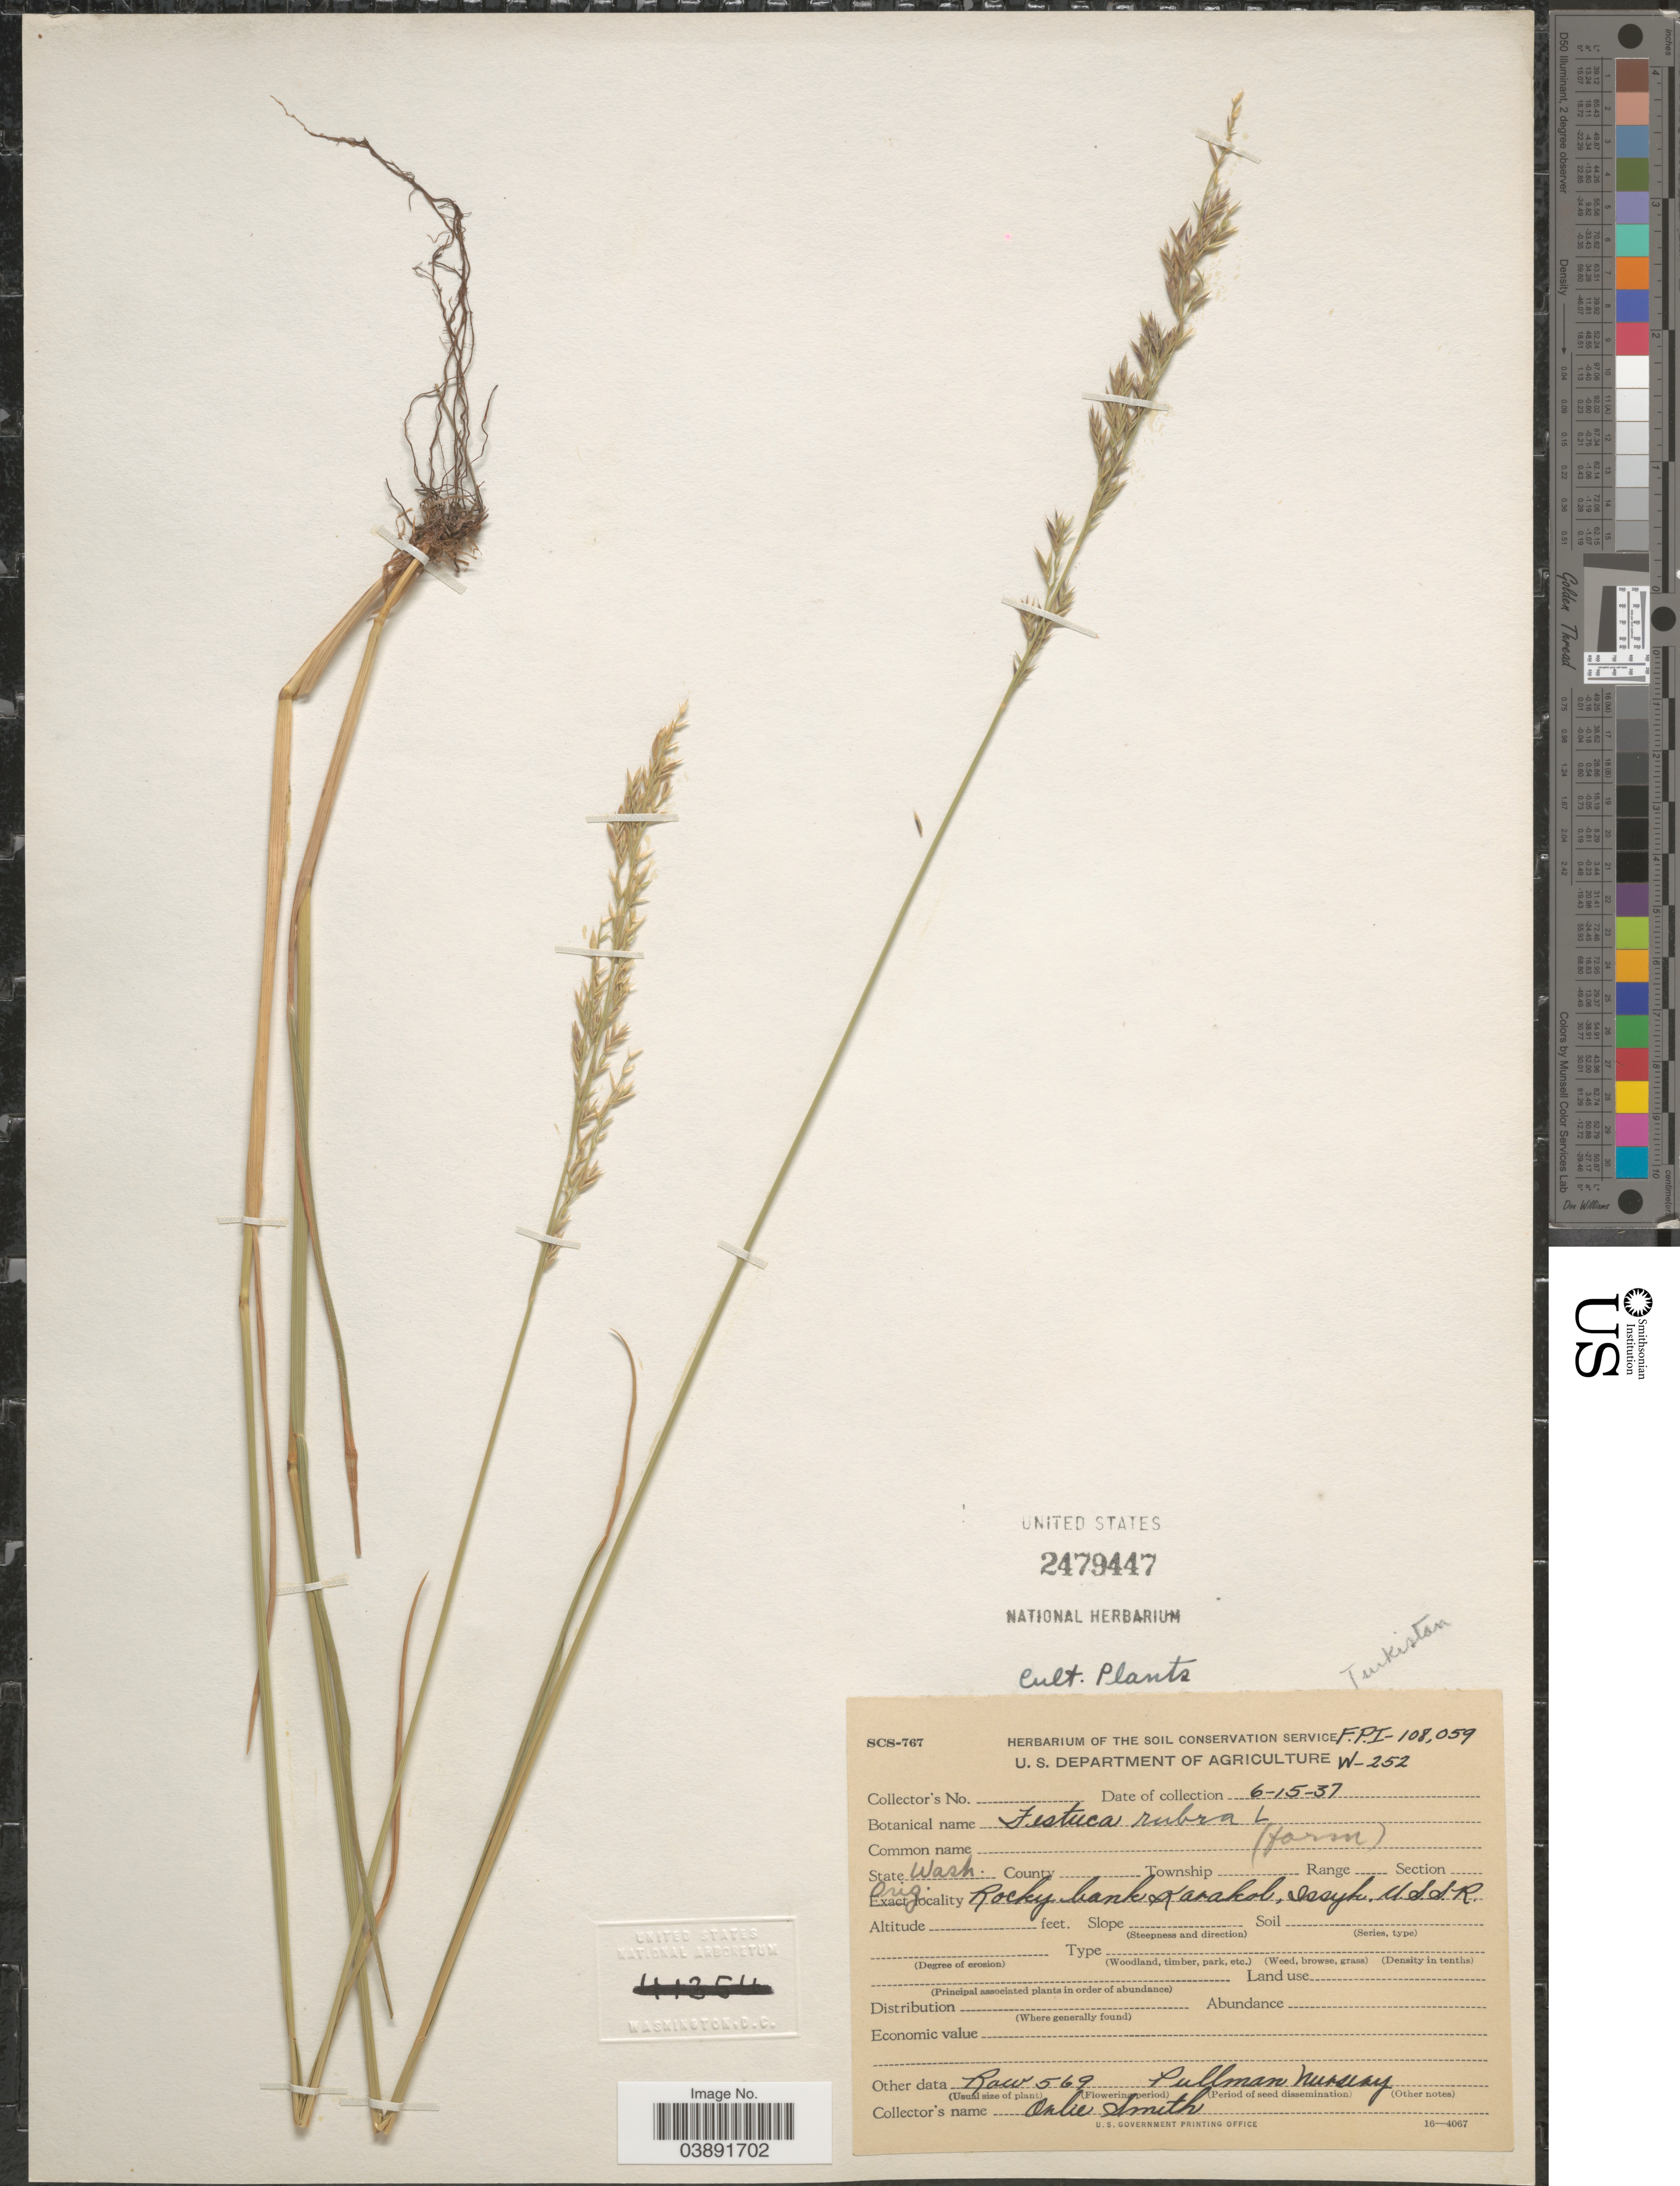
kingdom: Plantae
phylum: Tracheophyta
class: Liliopsida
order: Poales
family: Poaceae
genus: Festuca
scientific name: Festuca rubra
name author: L.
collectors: O. Smith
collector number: W-252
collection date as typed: Transcribed d/m/y: 15/6/37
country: United States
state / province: Washington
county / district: Whitman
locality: Row 569 Pullman Nursery.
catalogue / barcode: US 2479447